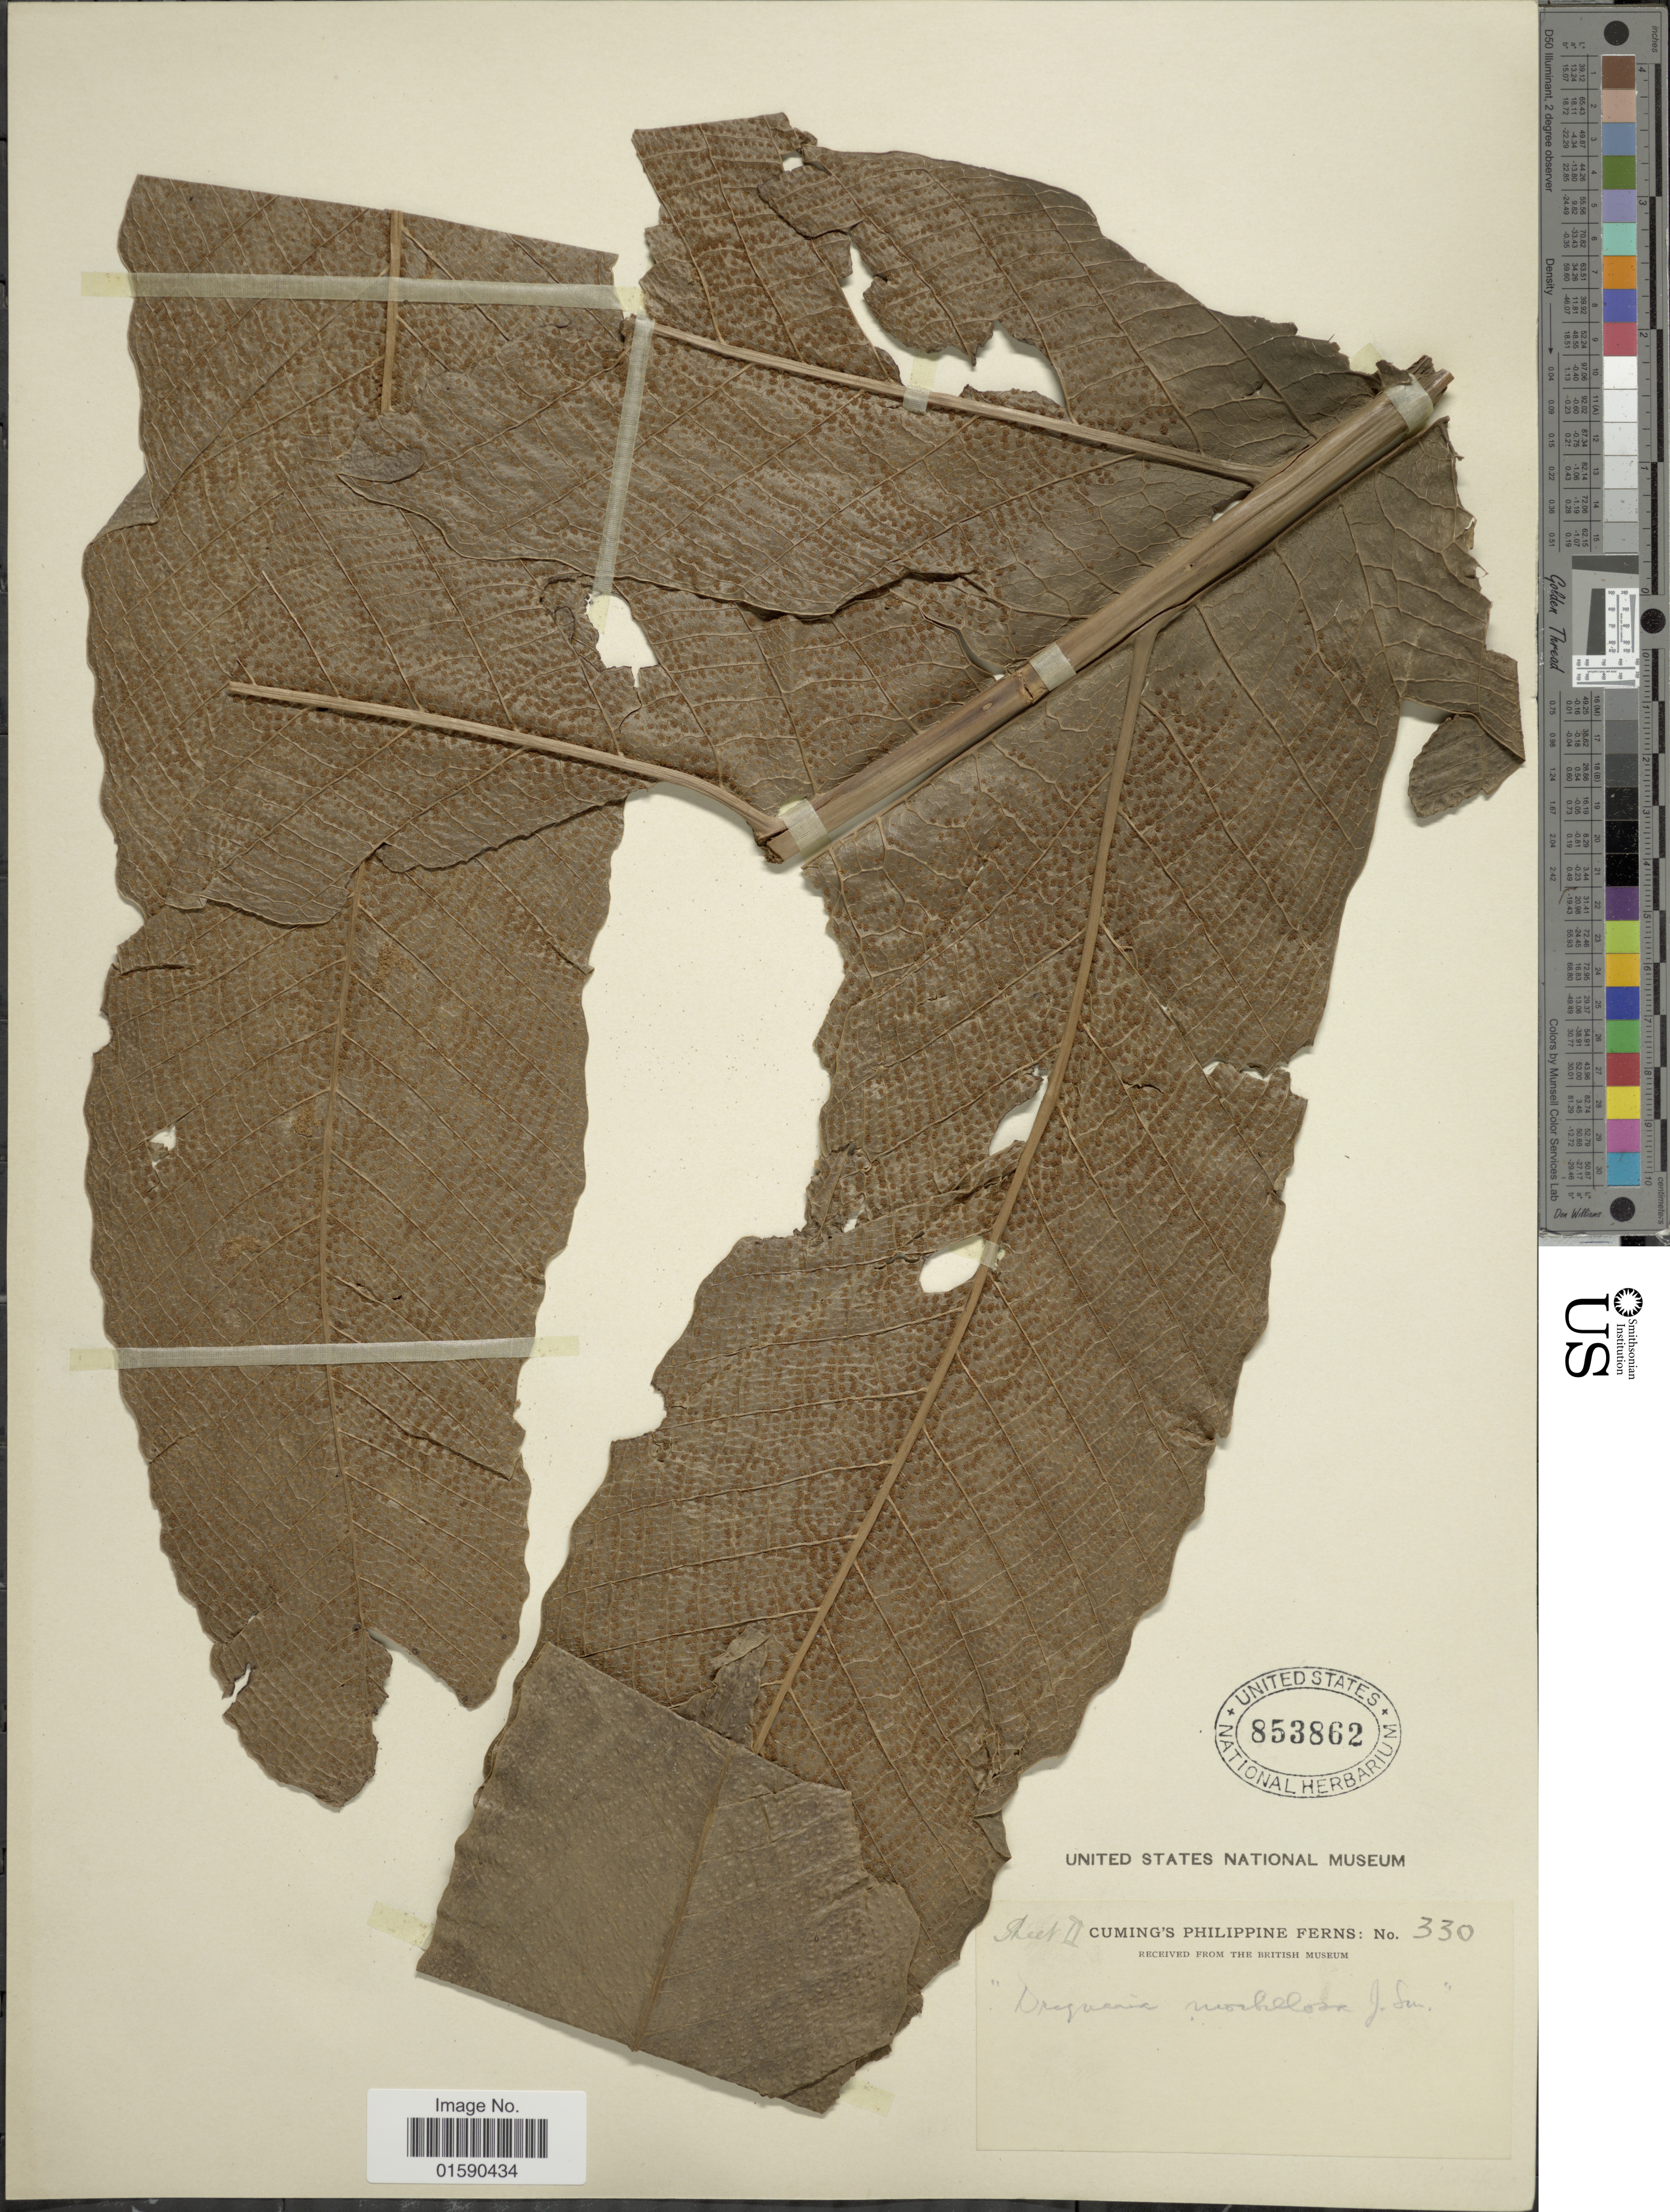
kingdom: Plantae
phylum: Tracheophyta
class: Polypodiopsida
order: Polypodiales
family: Polypodiaceae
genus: Aglaomorpha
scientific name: Aglaomorpha heraclea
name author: (Kunze) Copel.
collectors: -. Cuming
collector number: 330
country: Philippines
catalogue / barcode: US 853862